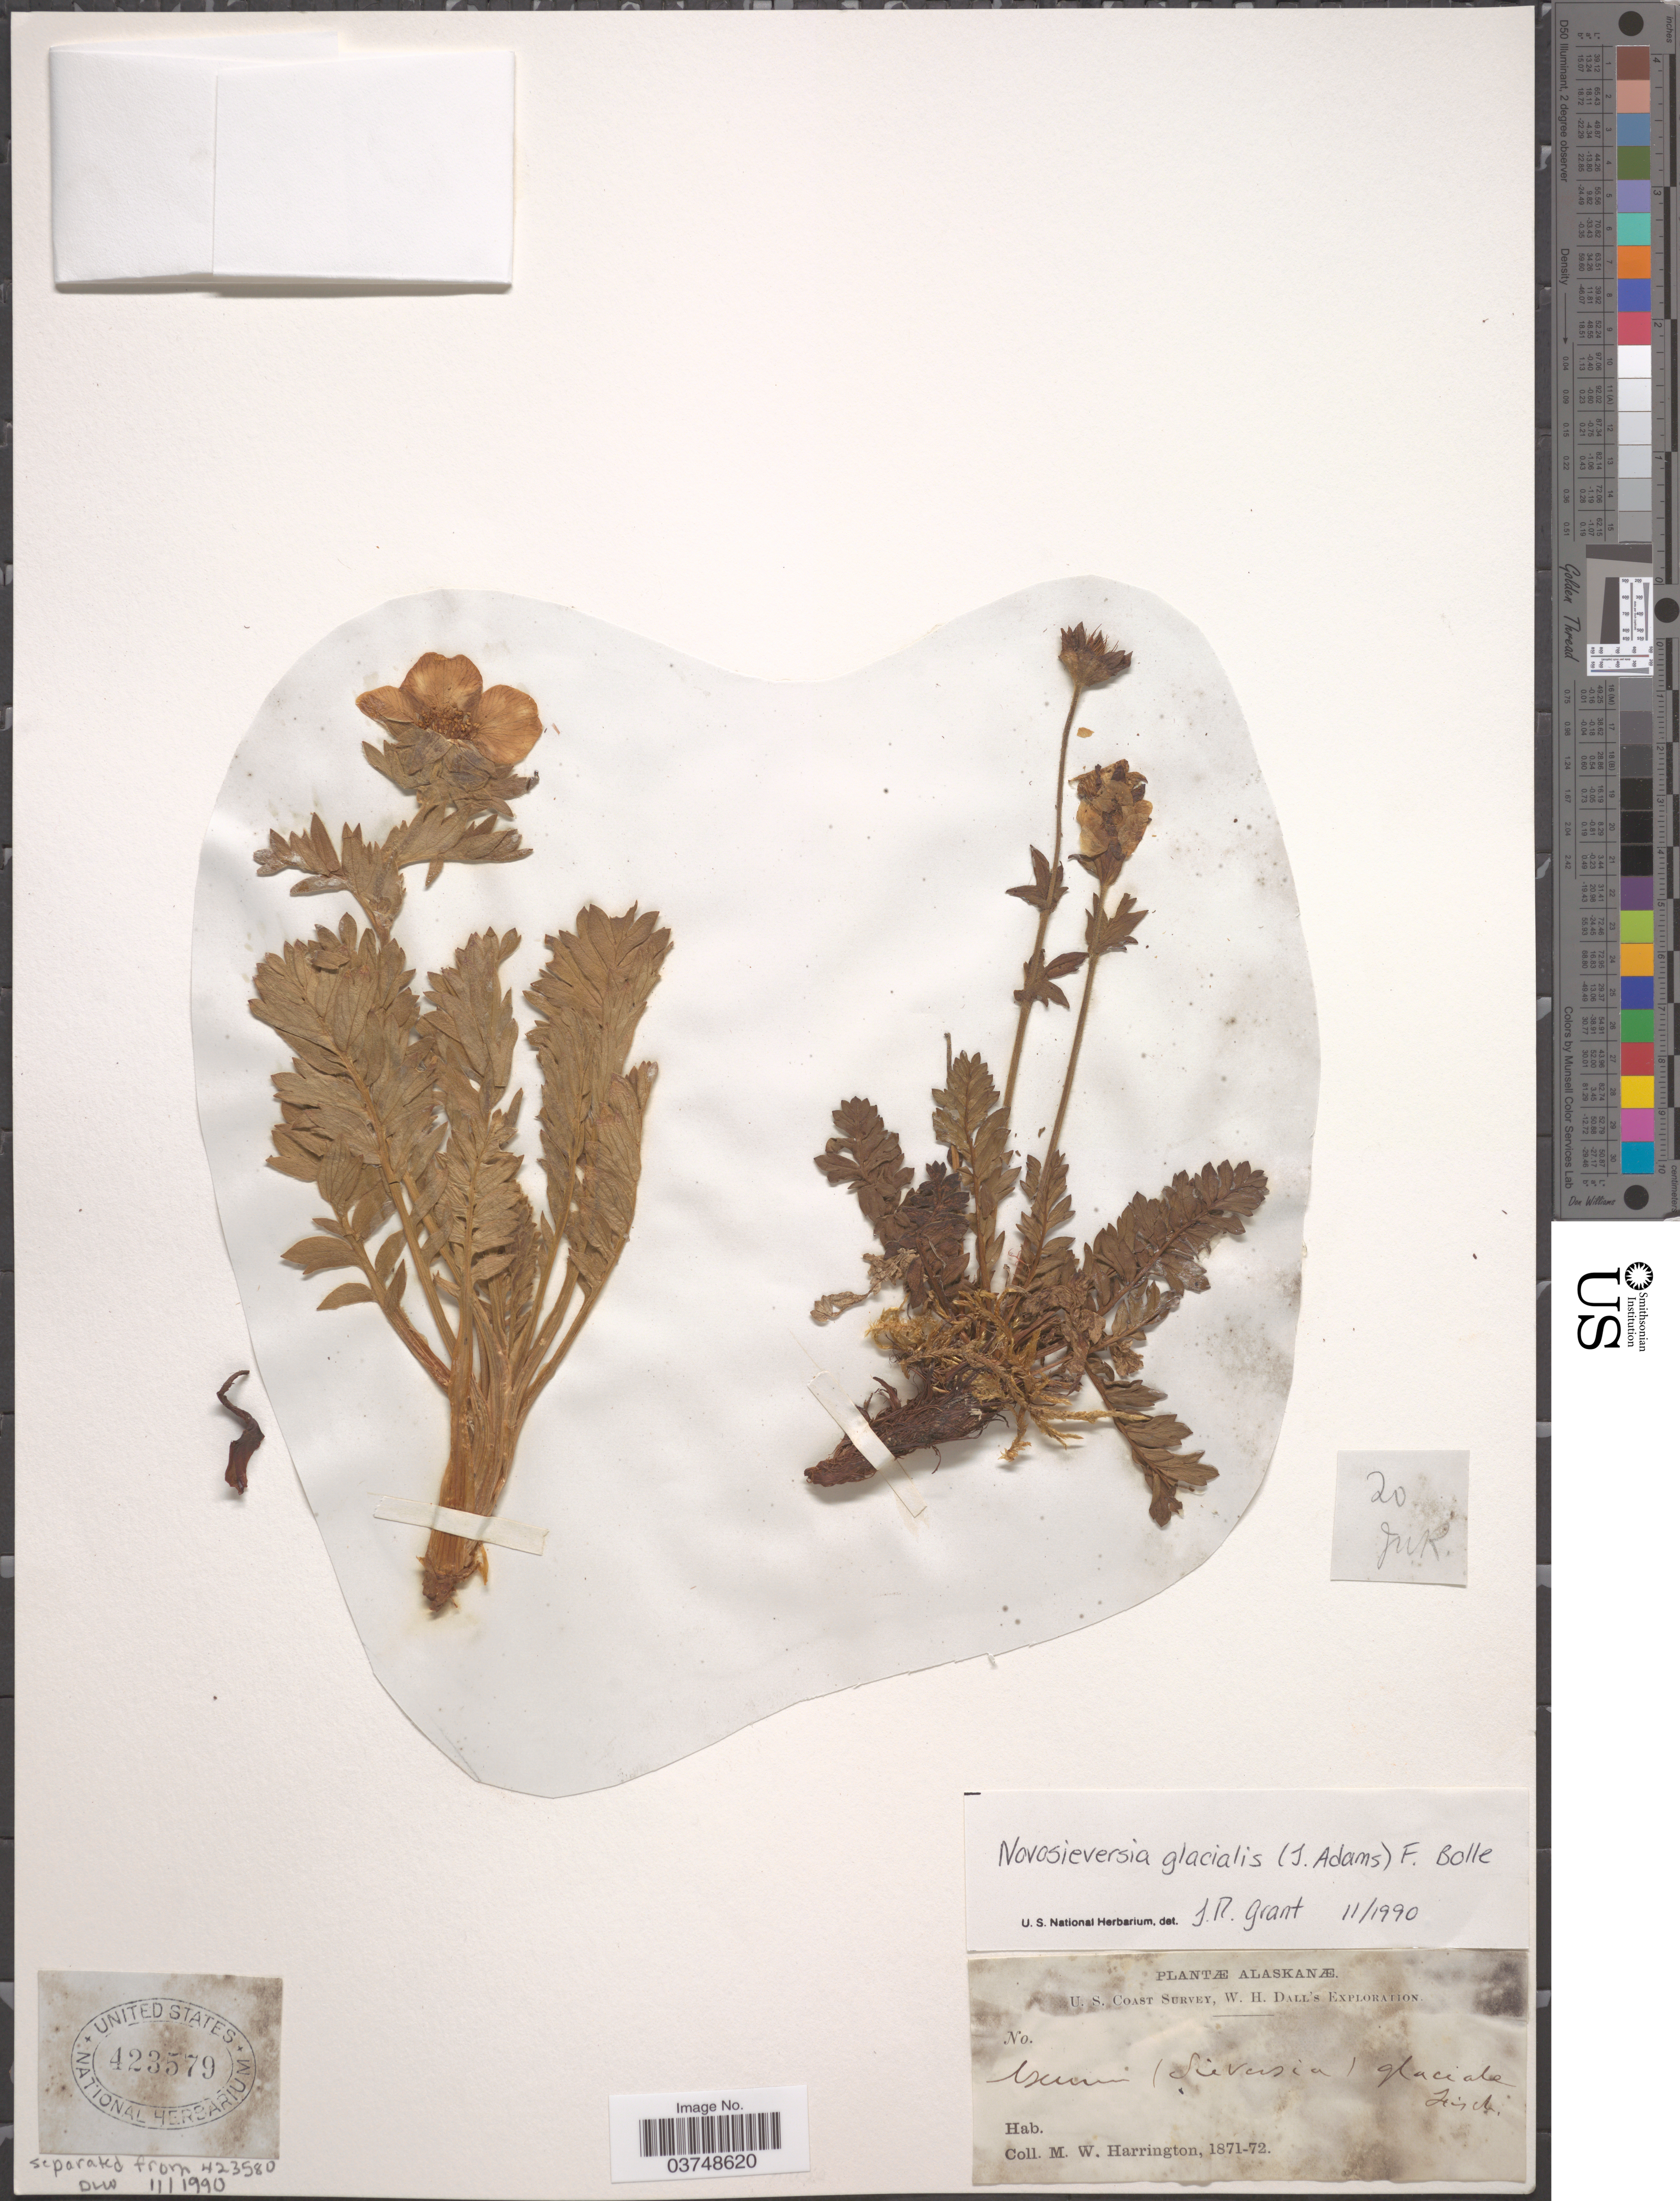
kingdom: Plantae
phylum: Tracheophyta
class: Magnoliopsida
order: Rosales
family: Rosaceae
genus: Geum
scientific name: Geum glaciale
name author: Adams ex Fisch.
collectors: M. W. Harrington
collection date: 1871/1872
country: United States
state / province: Alaska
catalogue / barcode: US 423579